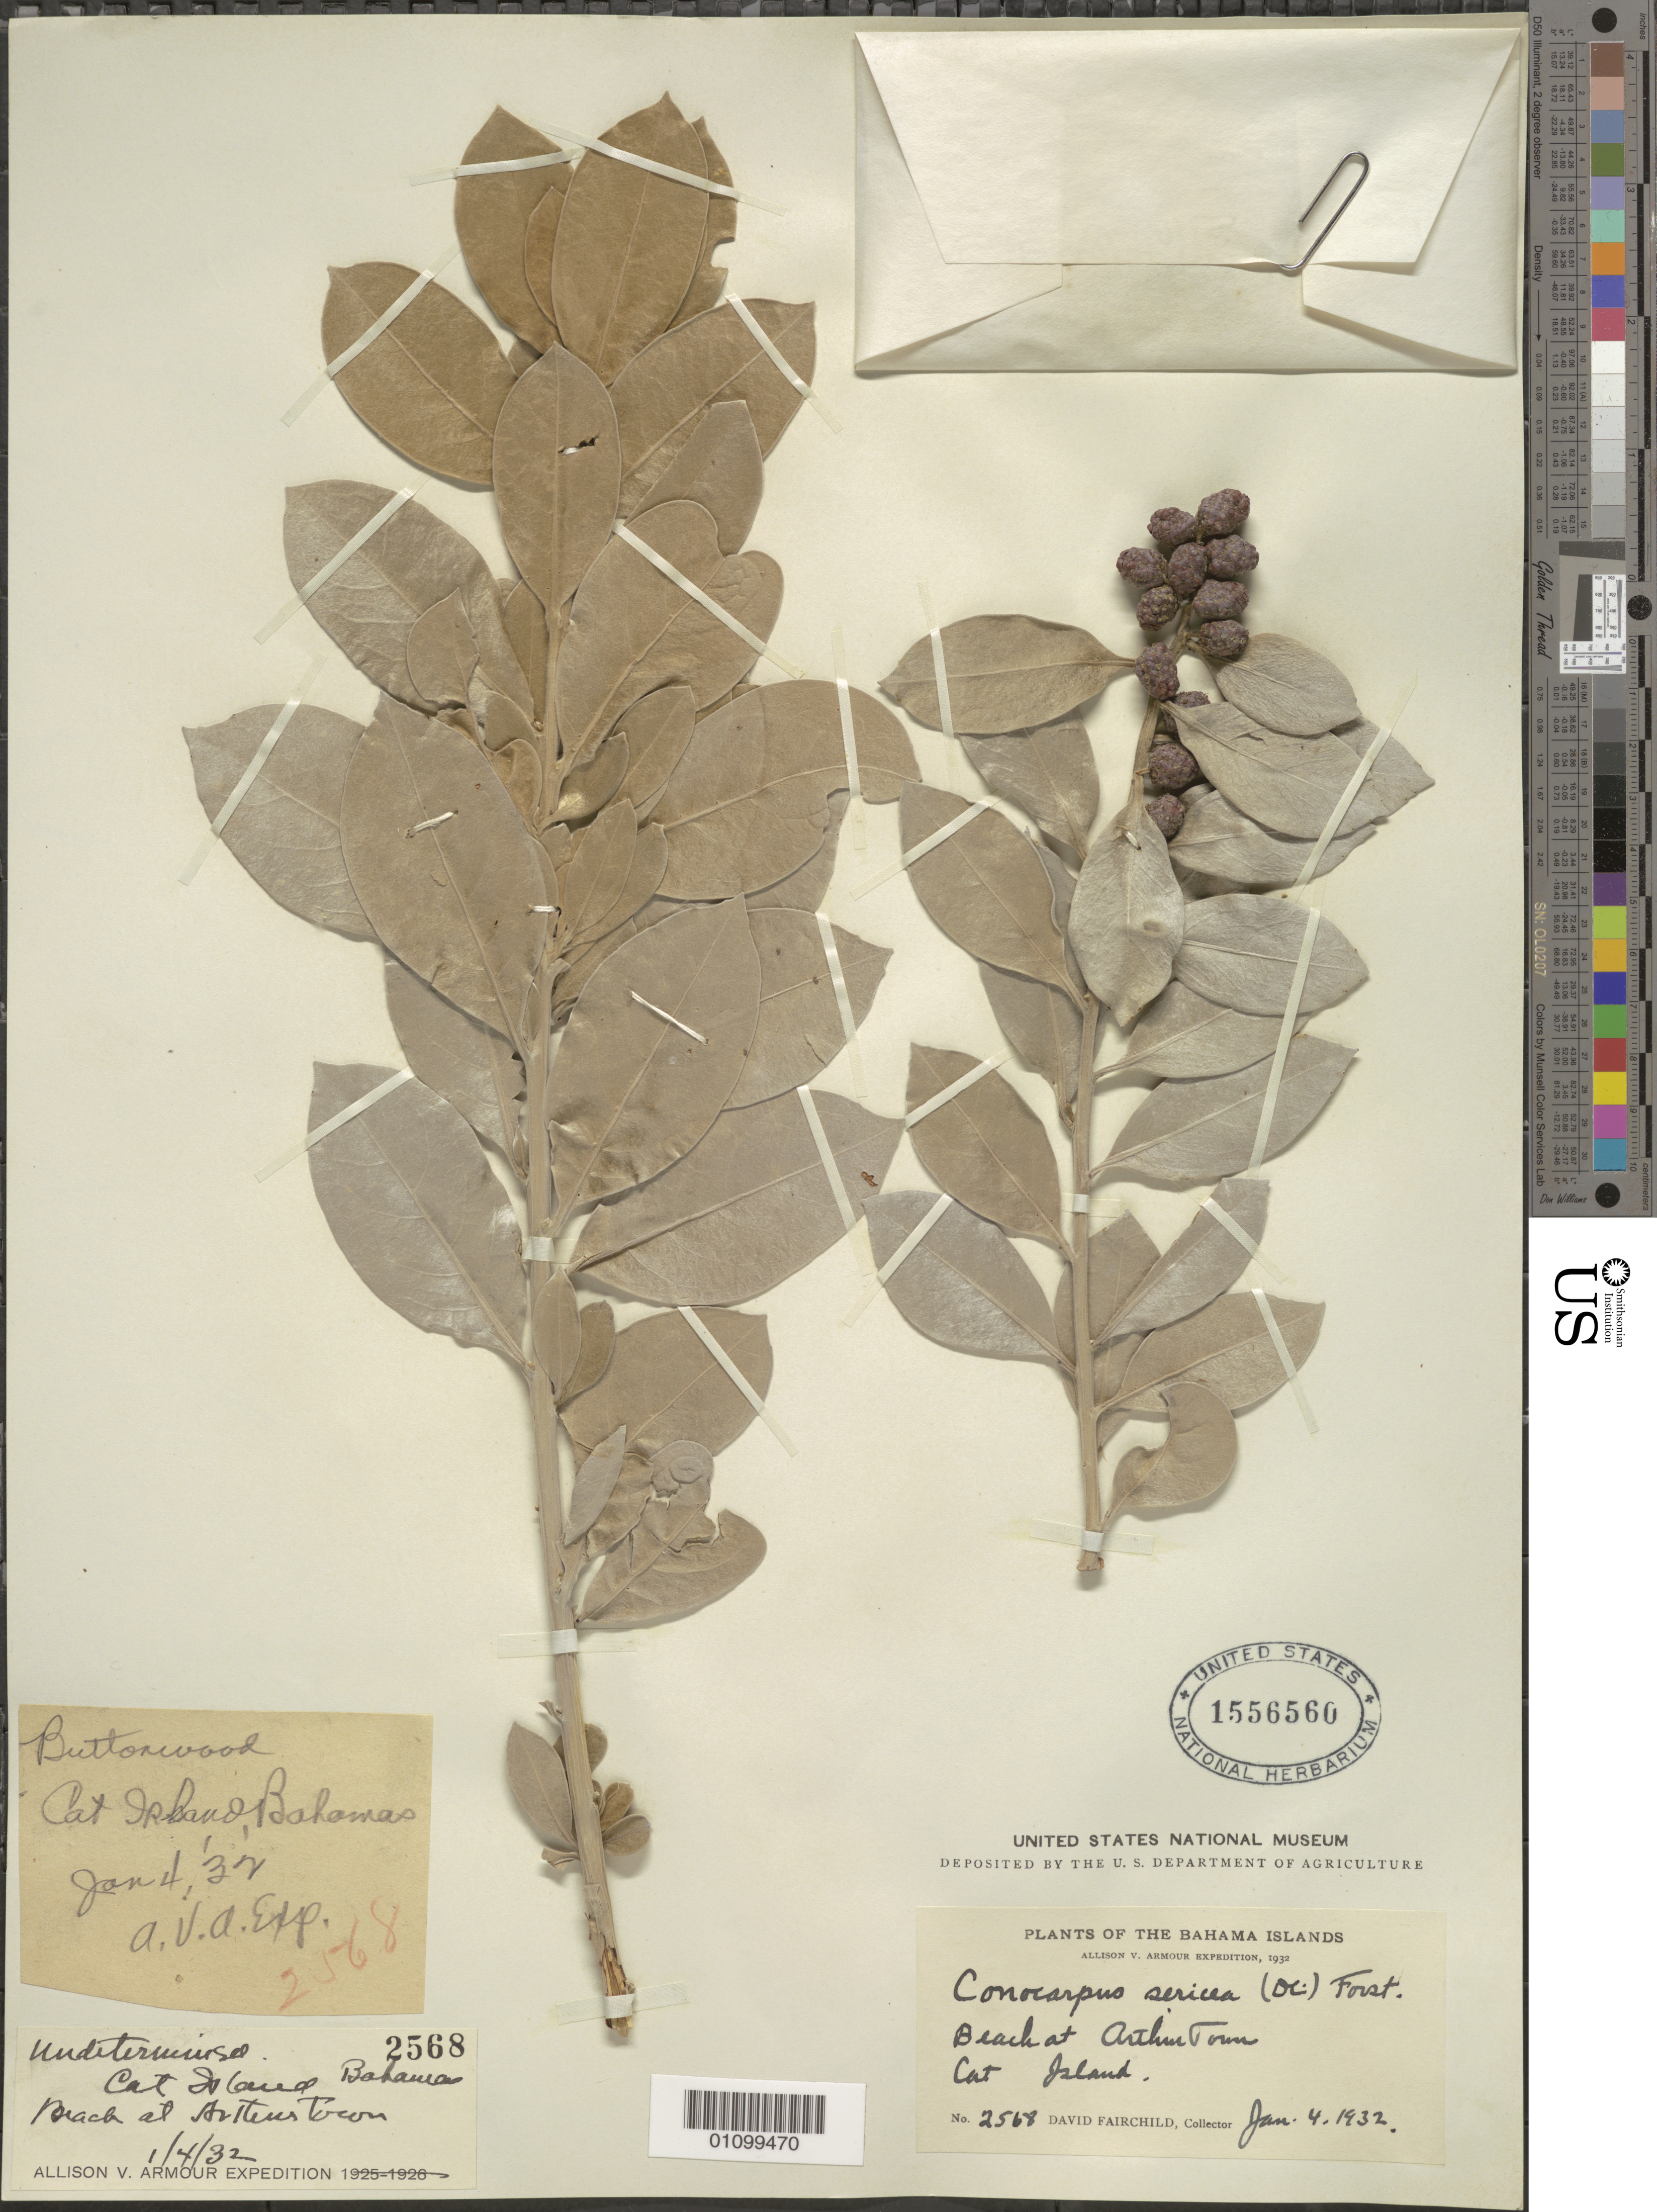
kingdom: Plantae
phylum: Tracheophyta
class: Magnoliopsida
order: Myrtales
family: Combretaceae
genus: Conocarpus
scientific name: Conocarpus erectus var. sericeus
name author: E. Forst. ex DC.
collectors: D. Fairchild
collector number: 2568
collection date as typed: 04 Jan 1932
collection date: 1932-01-04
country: Bahamas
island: Cat I.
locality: Beach at Arthim Town.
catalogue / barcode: US 1556560